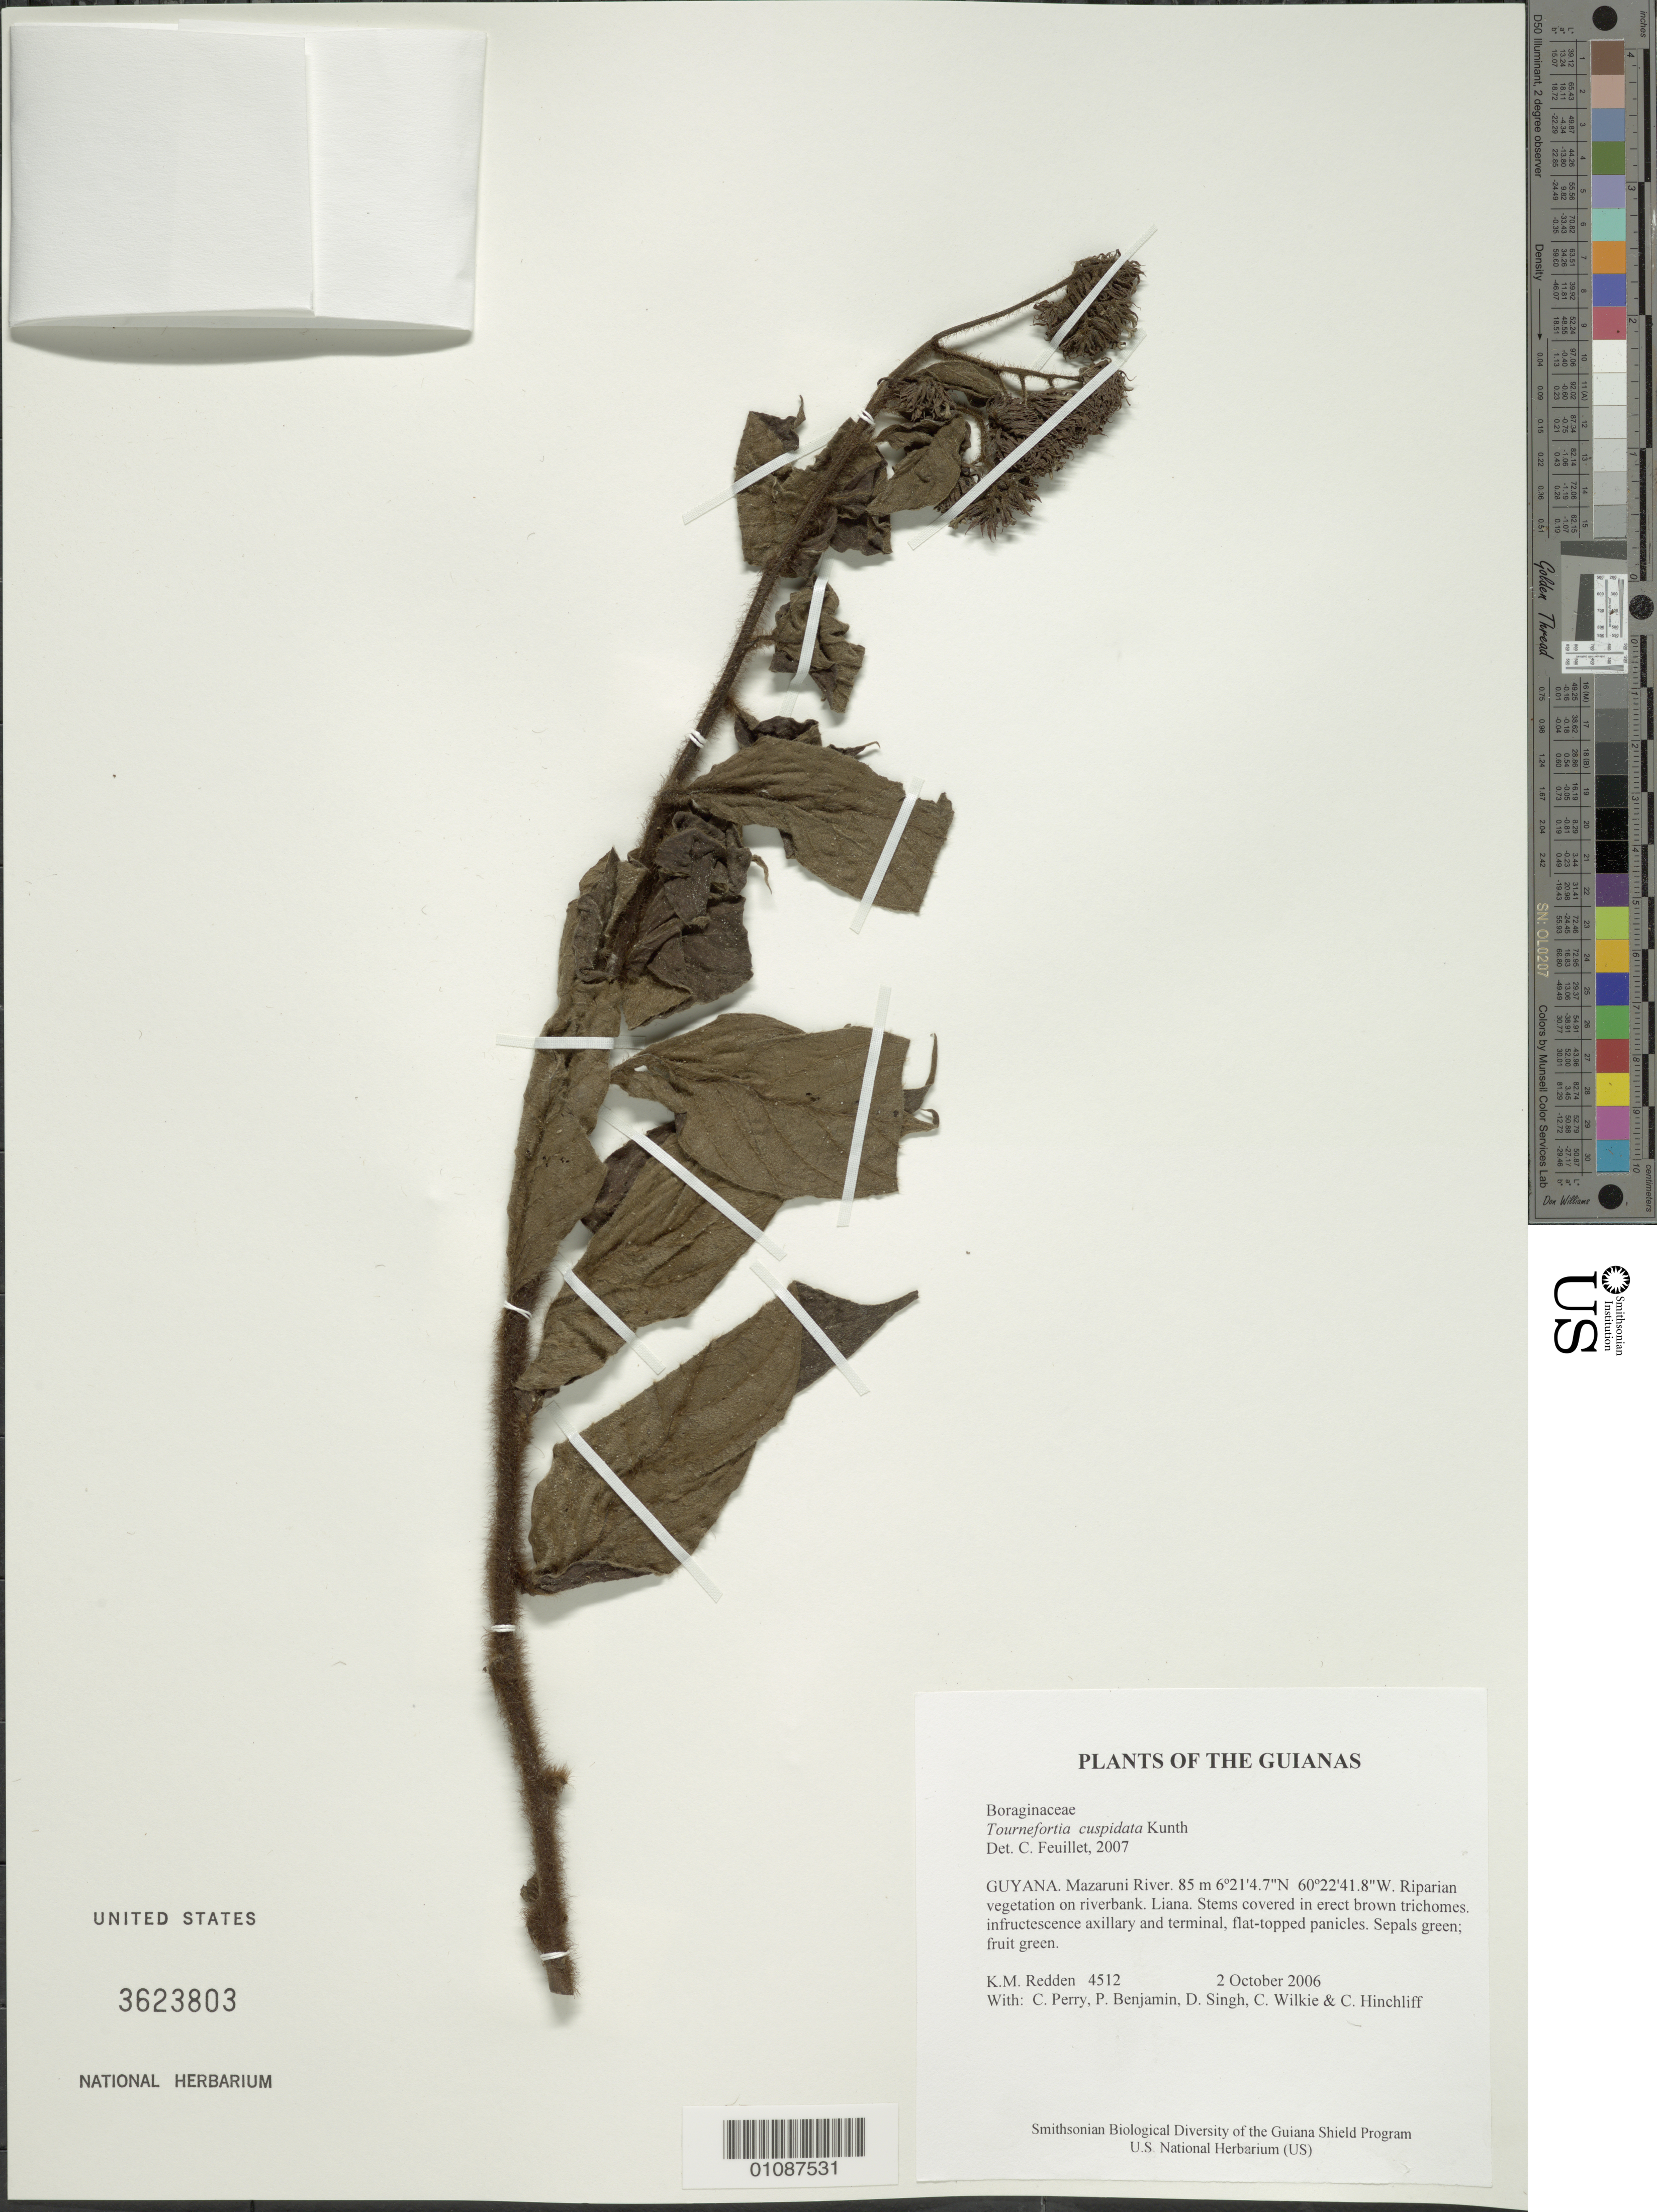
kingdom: Plantae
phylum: Tracheophyta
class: Magnoliopsida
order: Boraginales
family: Heliotropiaceae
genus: Tournefortia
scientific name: Tournefortia cuspidata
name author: Kunth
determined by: Feuillet, C.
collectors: K. M. Redden, C. Perry, P. Benjamin, D. Singh, C. Wilkie & C. E. Hinchliff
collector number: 4512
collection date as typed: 2 October 2006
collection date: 2006-10-02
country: Guyana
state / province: Cuyuni-Mazaruni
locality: Mazaruni River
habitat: Riparian vegetation on riverbank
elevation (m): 85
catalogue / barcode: US 3623803